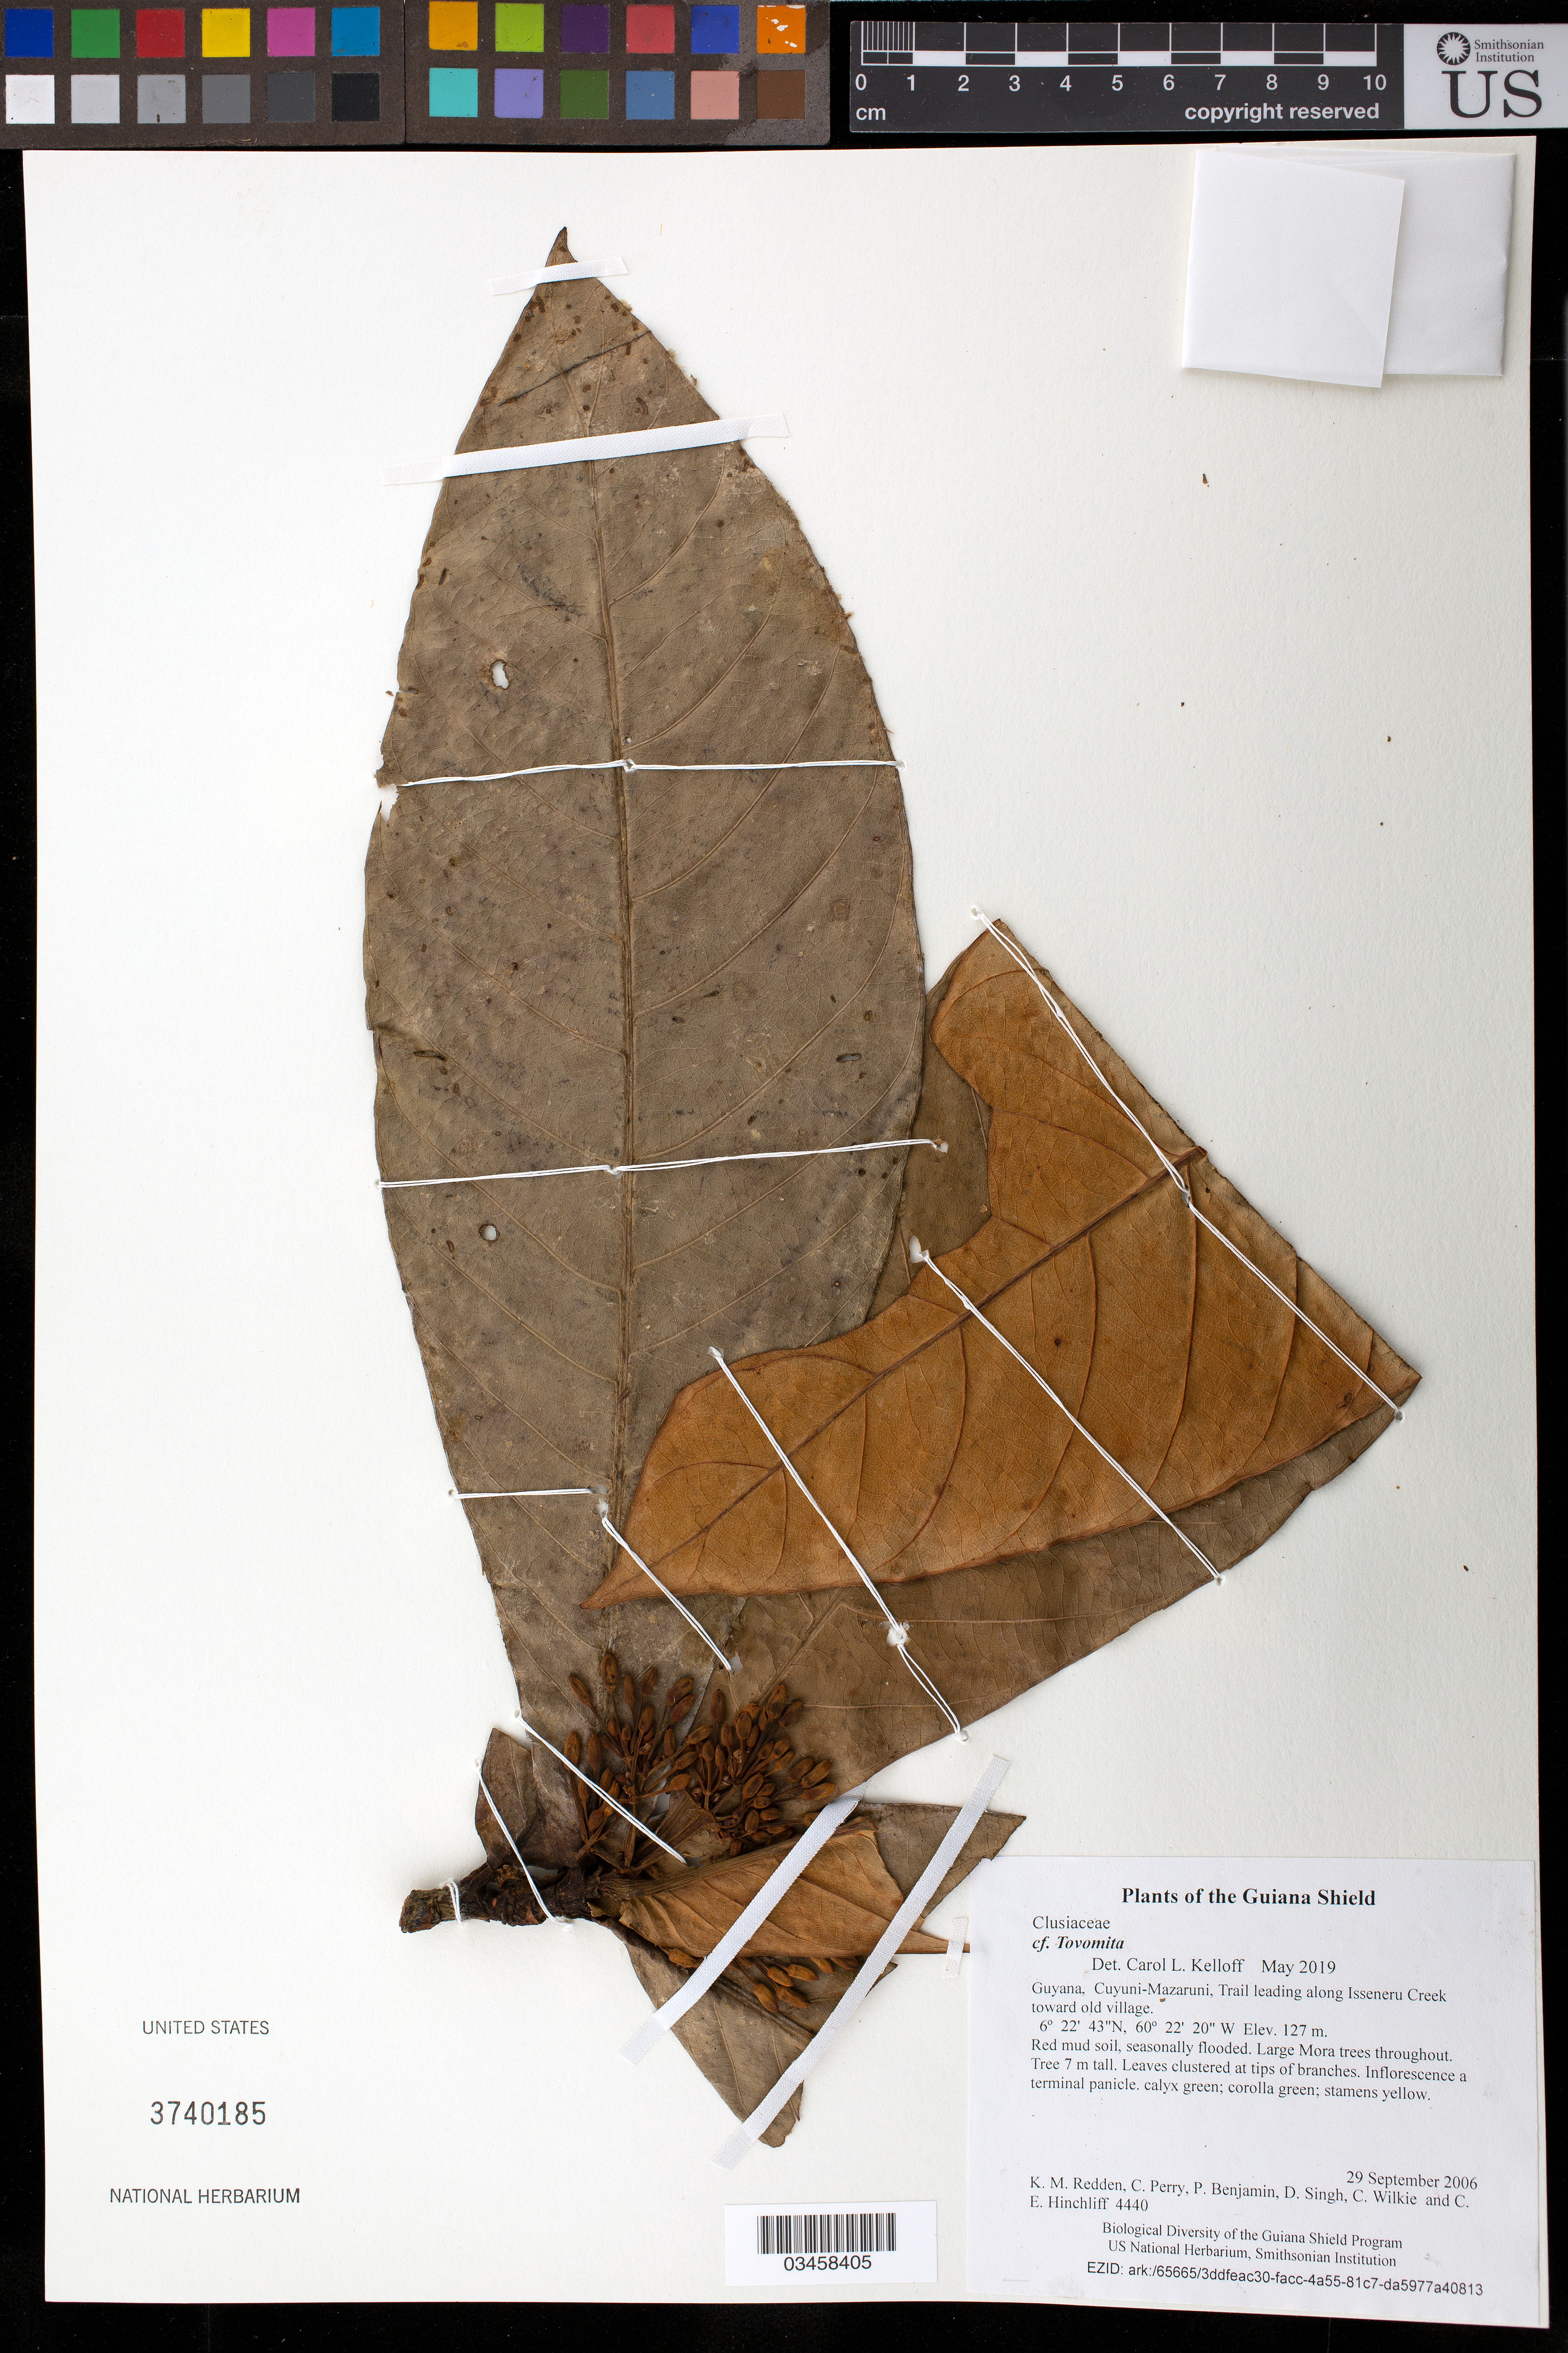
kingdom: Plantae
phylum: Tracheophyta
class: Magnoliopsida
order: Malpighiales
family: Clusiaceae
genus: Tovomita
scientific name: Tovomita sp.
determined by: Kelloff, Carol L.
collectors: K. M. Redden, C. Perry, P. Benjamin, D. Singh, C. Wilkie & C. E. Hinchliff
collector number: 4440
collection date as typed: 29 September 2006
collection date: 2006-09-29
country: Guyana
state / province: Cuyuni-Mazaruni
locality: Trail leading along Isseneru Creek toward old village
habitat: Red mud soil, seasonally flooded. Large Mora trees throughout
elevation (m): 127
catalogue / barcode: US 3740185